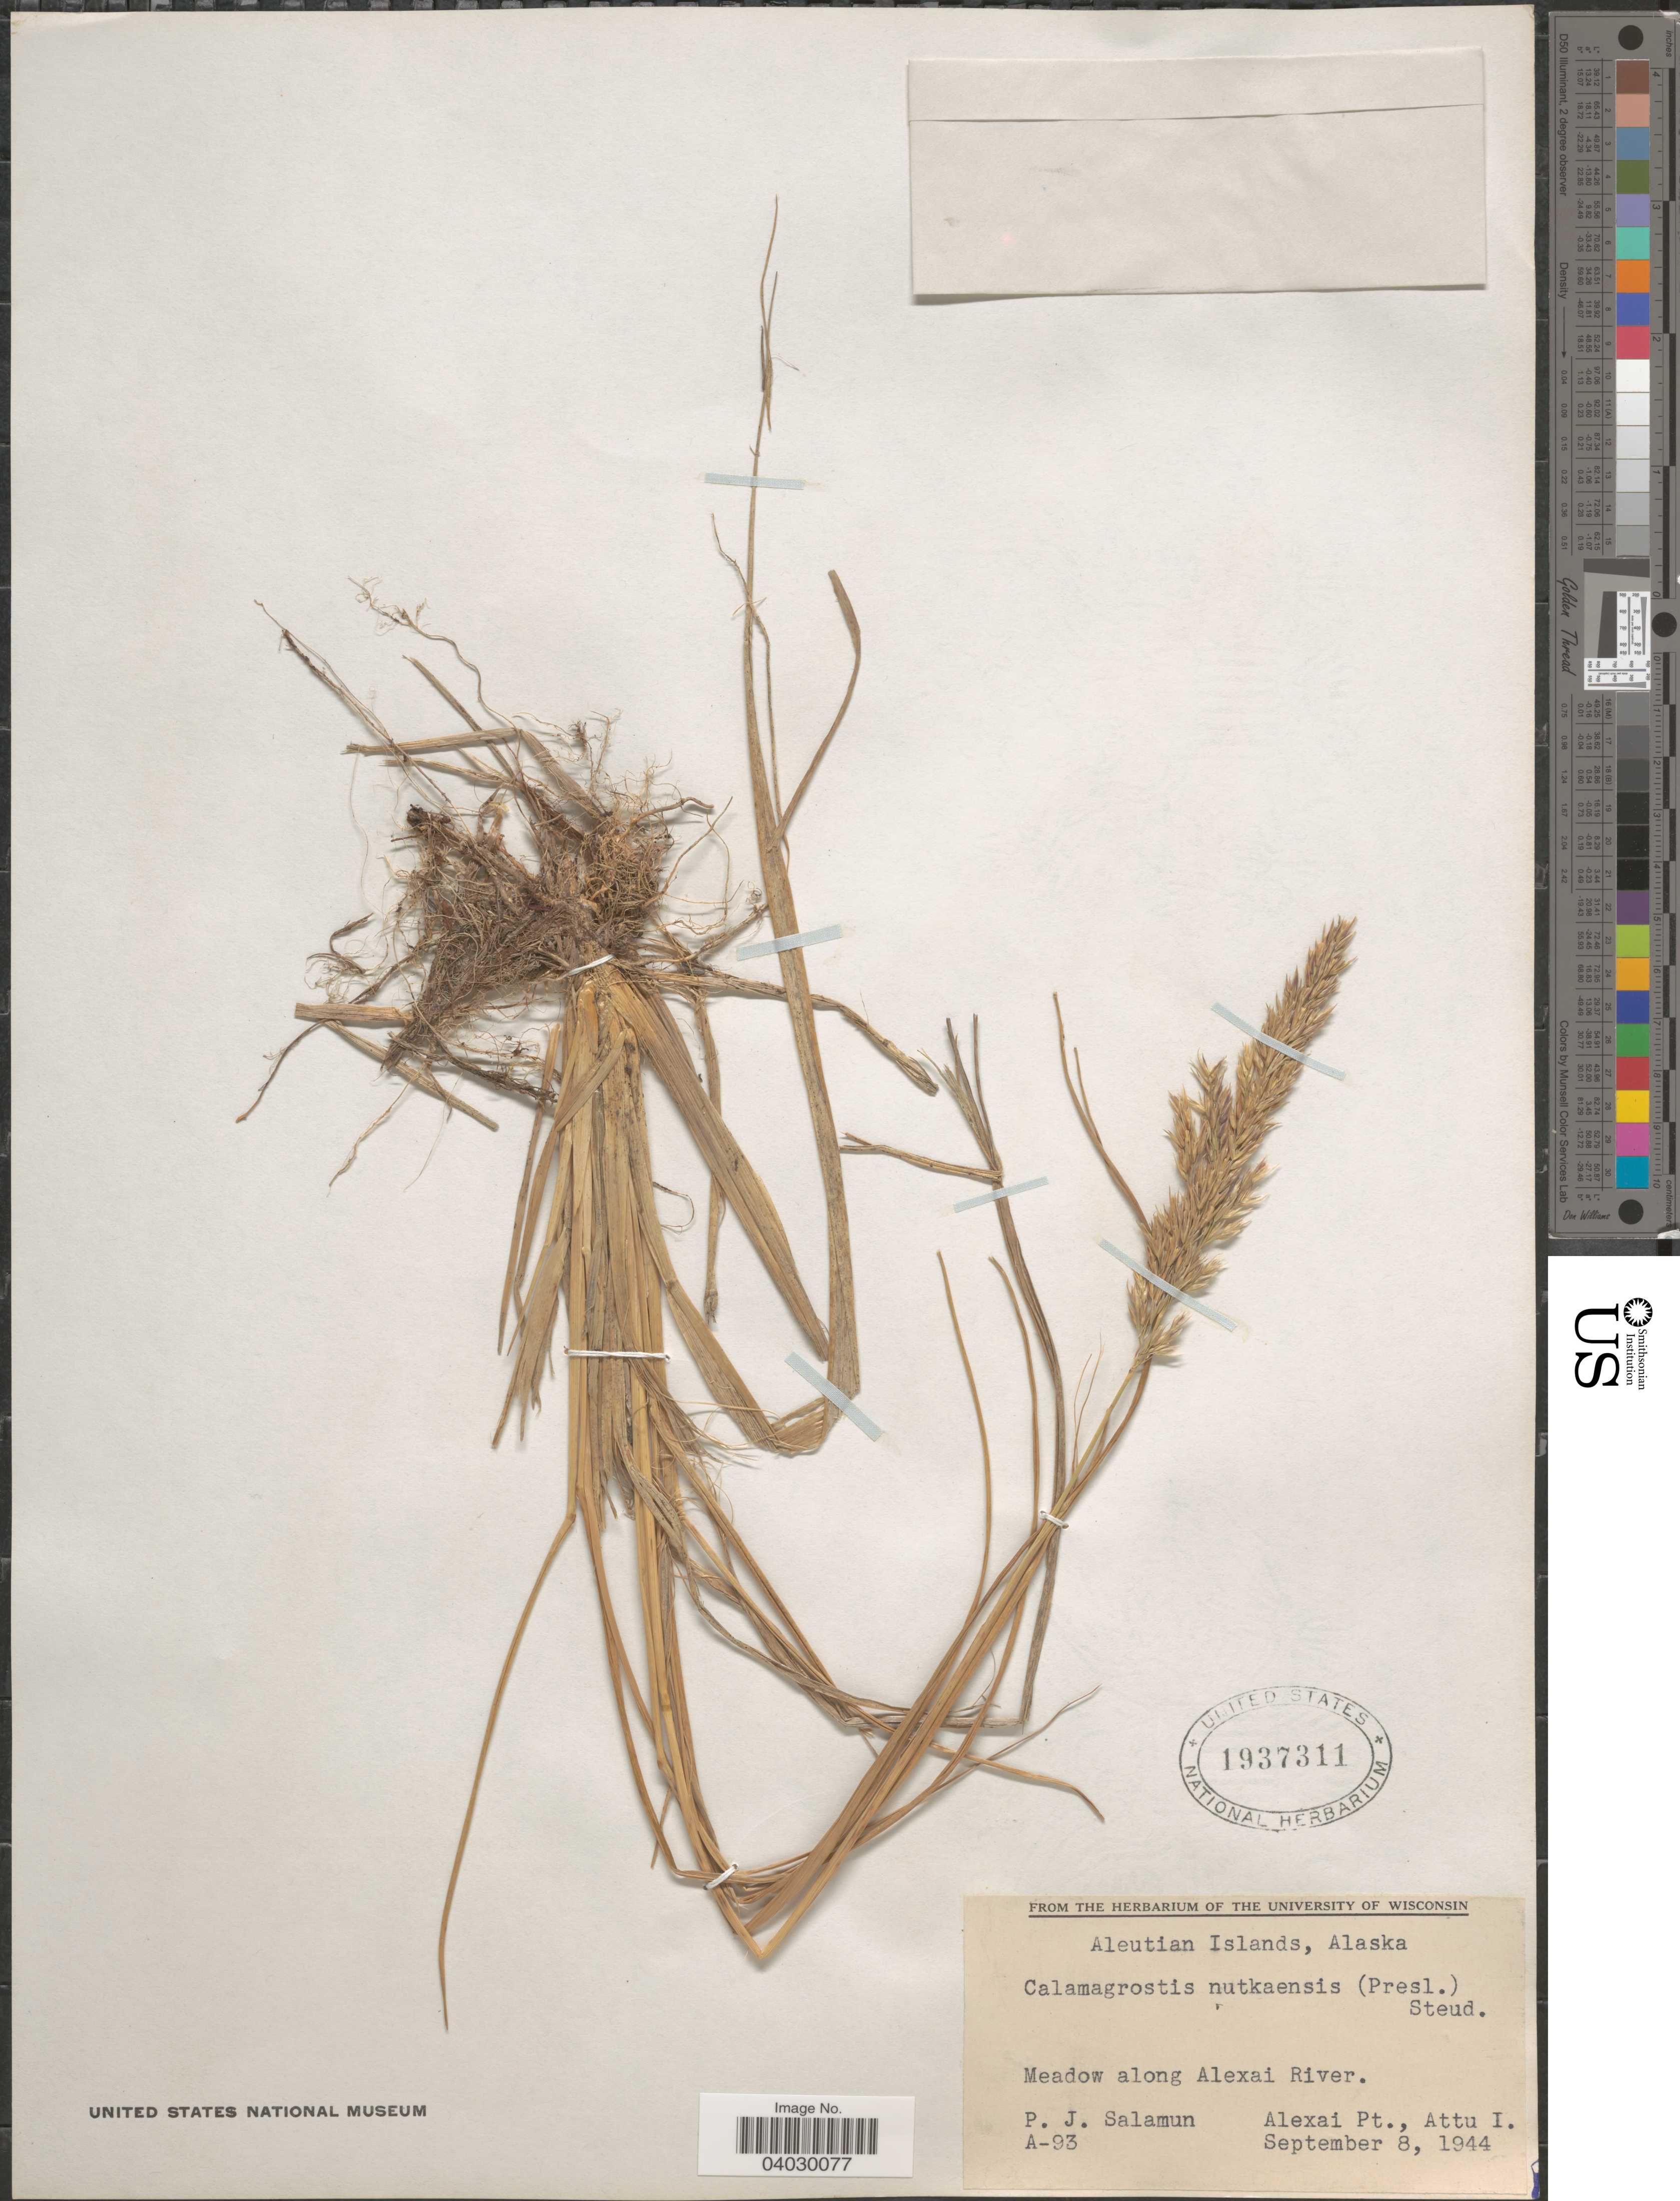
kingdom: Plantae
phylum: Tracheophyta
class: Liliopsida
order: Poales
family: Poaceae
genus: Calamagrostis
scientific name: Calamagrostis nutkaensis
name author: (J. Presl) Steud.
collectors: P. Salamun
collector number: A-93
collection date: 1944-09-08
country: United States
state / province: Alaska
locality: Aleutian Islands. Meadow along Alexai River. Alexai Pt., Attu I.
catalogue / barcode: US 1937311